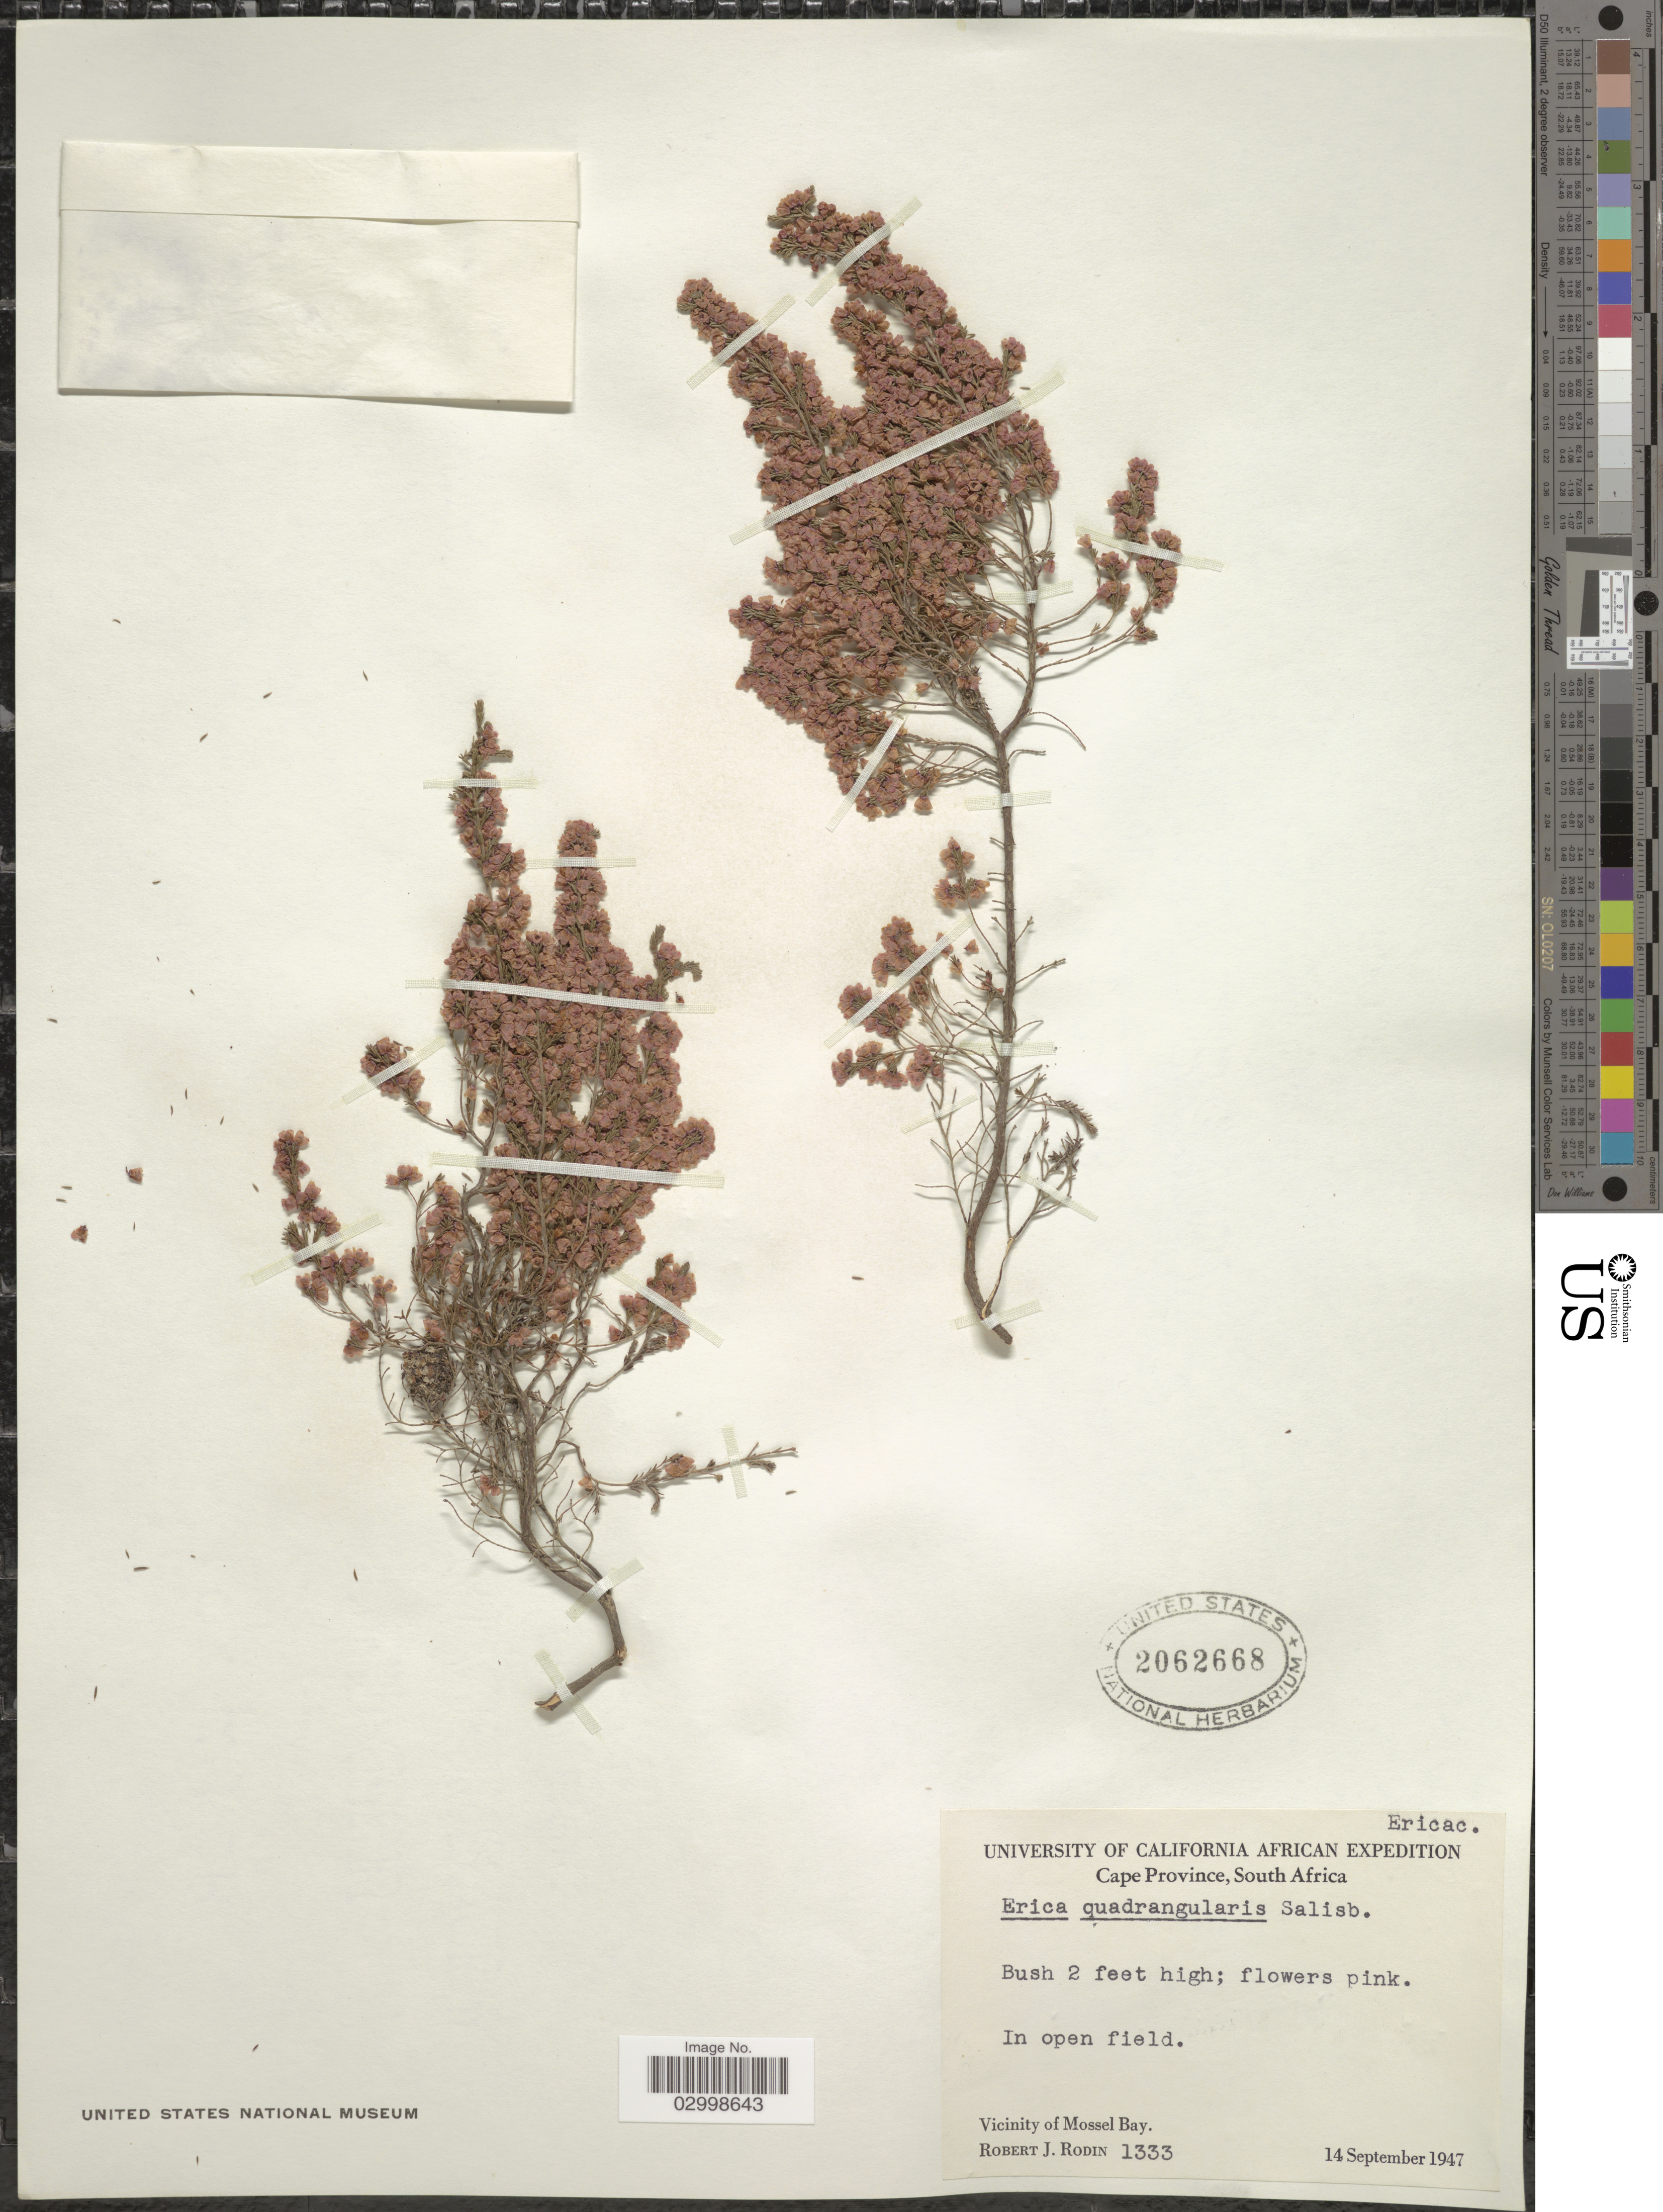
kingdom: Plantae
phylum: Tracheophyta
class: Magnoliopsida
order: Ericales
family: Ericaceae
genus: Erica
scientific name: Erica quadrangularis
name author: Salisb.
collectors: R. J. Rodin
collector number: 1333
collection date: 1947-09-14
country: South Africa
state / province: Western Cape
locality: In open field. Vicinity of Mossel Bay.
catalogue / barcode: US 2062668